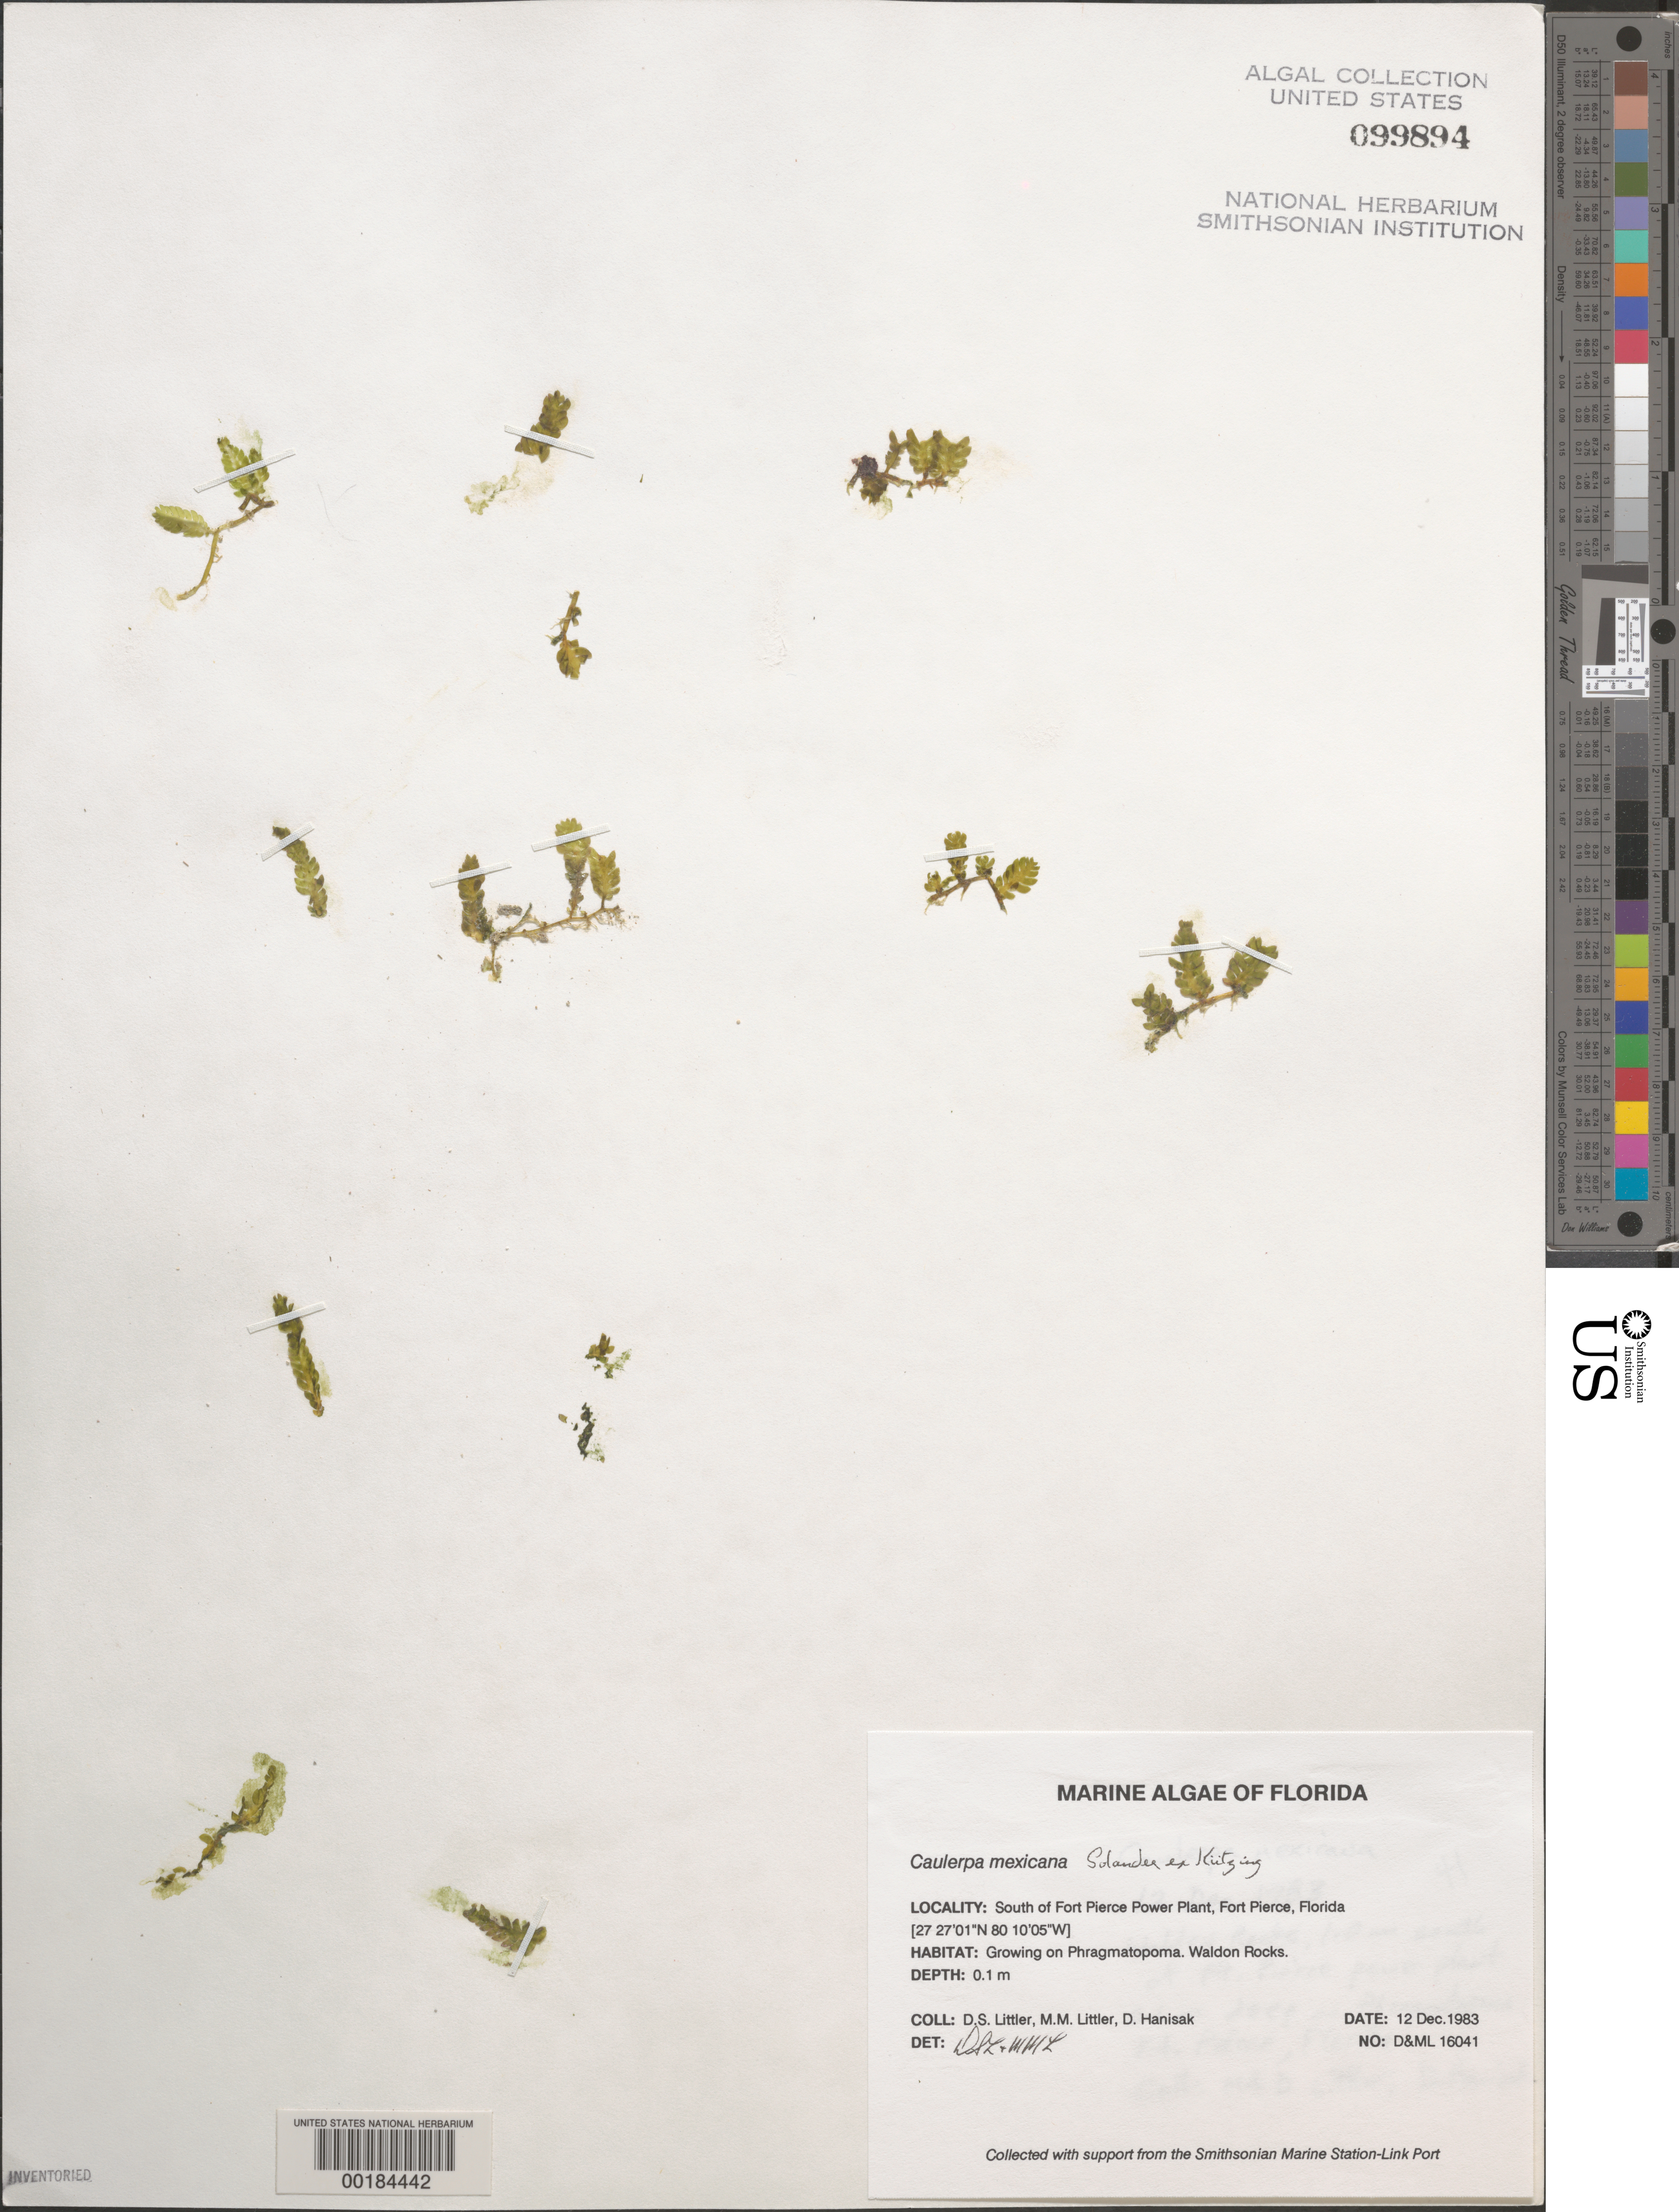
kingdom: Plantae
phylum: Chlorophyta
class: Ulvophyceae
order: Bryopsidales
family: Caulerpaceae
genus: Caulerpa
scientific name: Caulerpa mexicana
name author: Sond. ex Kütz.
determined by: Littler, D. S.; Littler, M. M.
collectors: D. S. Littler, M. M. Littler & M. Hanisak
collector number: D&ML 16041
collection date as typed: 12 Dec 1983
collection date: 1983-12-12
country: United States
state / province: Florida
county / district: Saint Lucie County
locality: Fort Pierce, south of Fort Pierce power plant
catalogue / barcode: US 99894